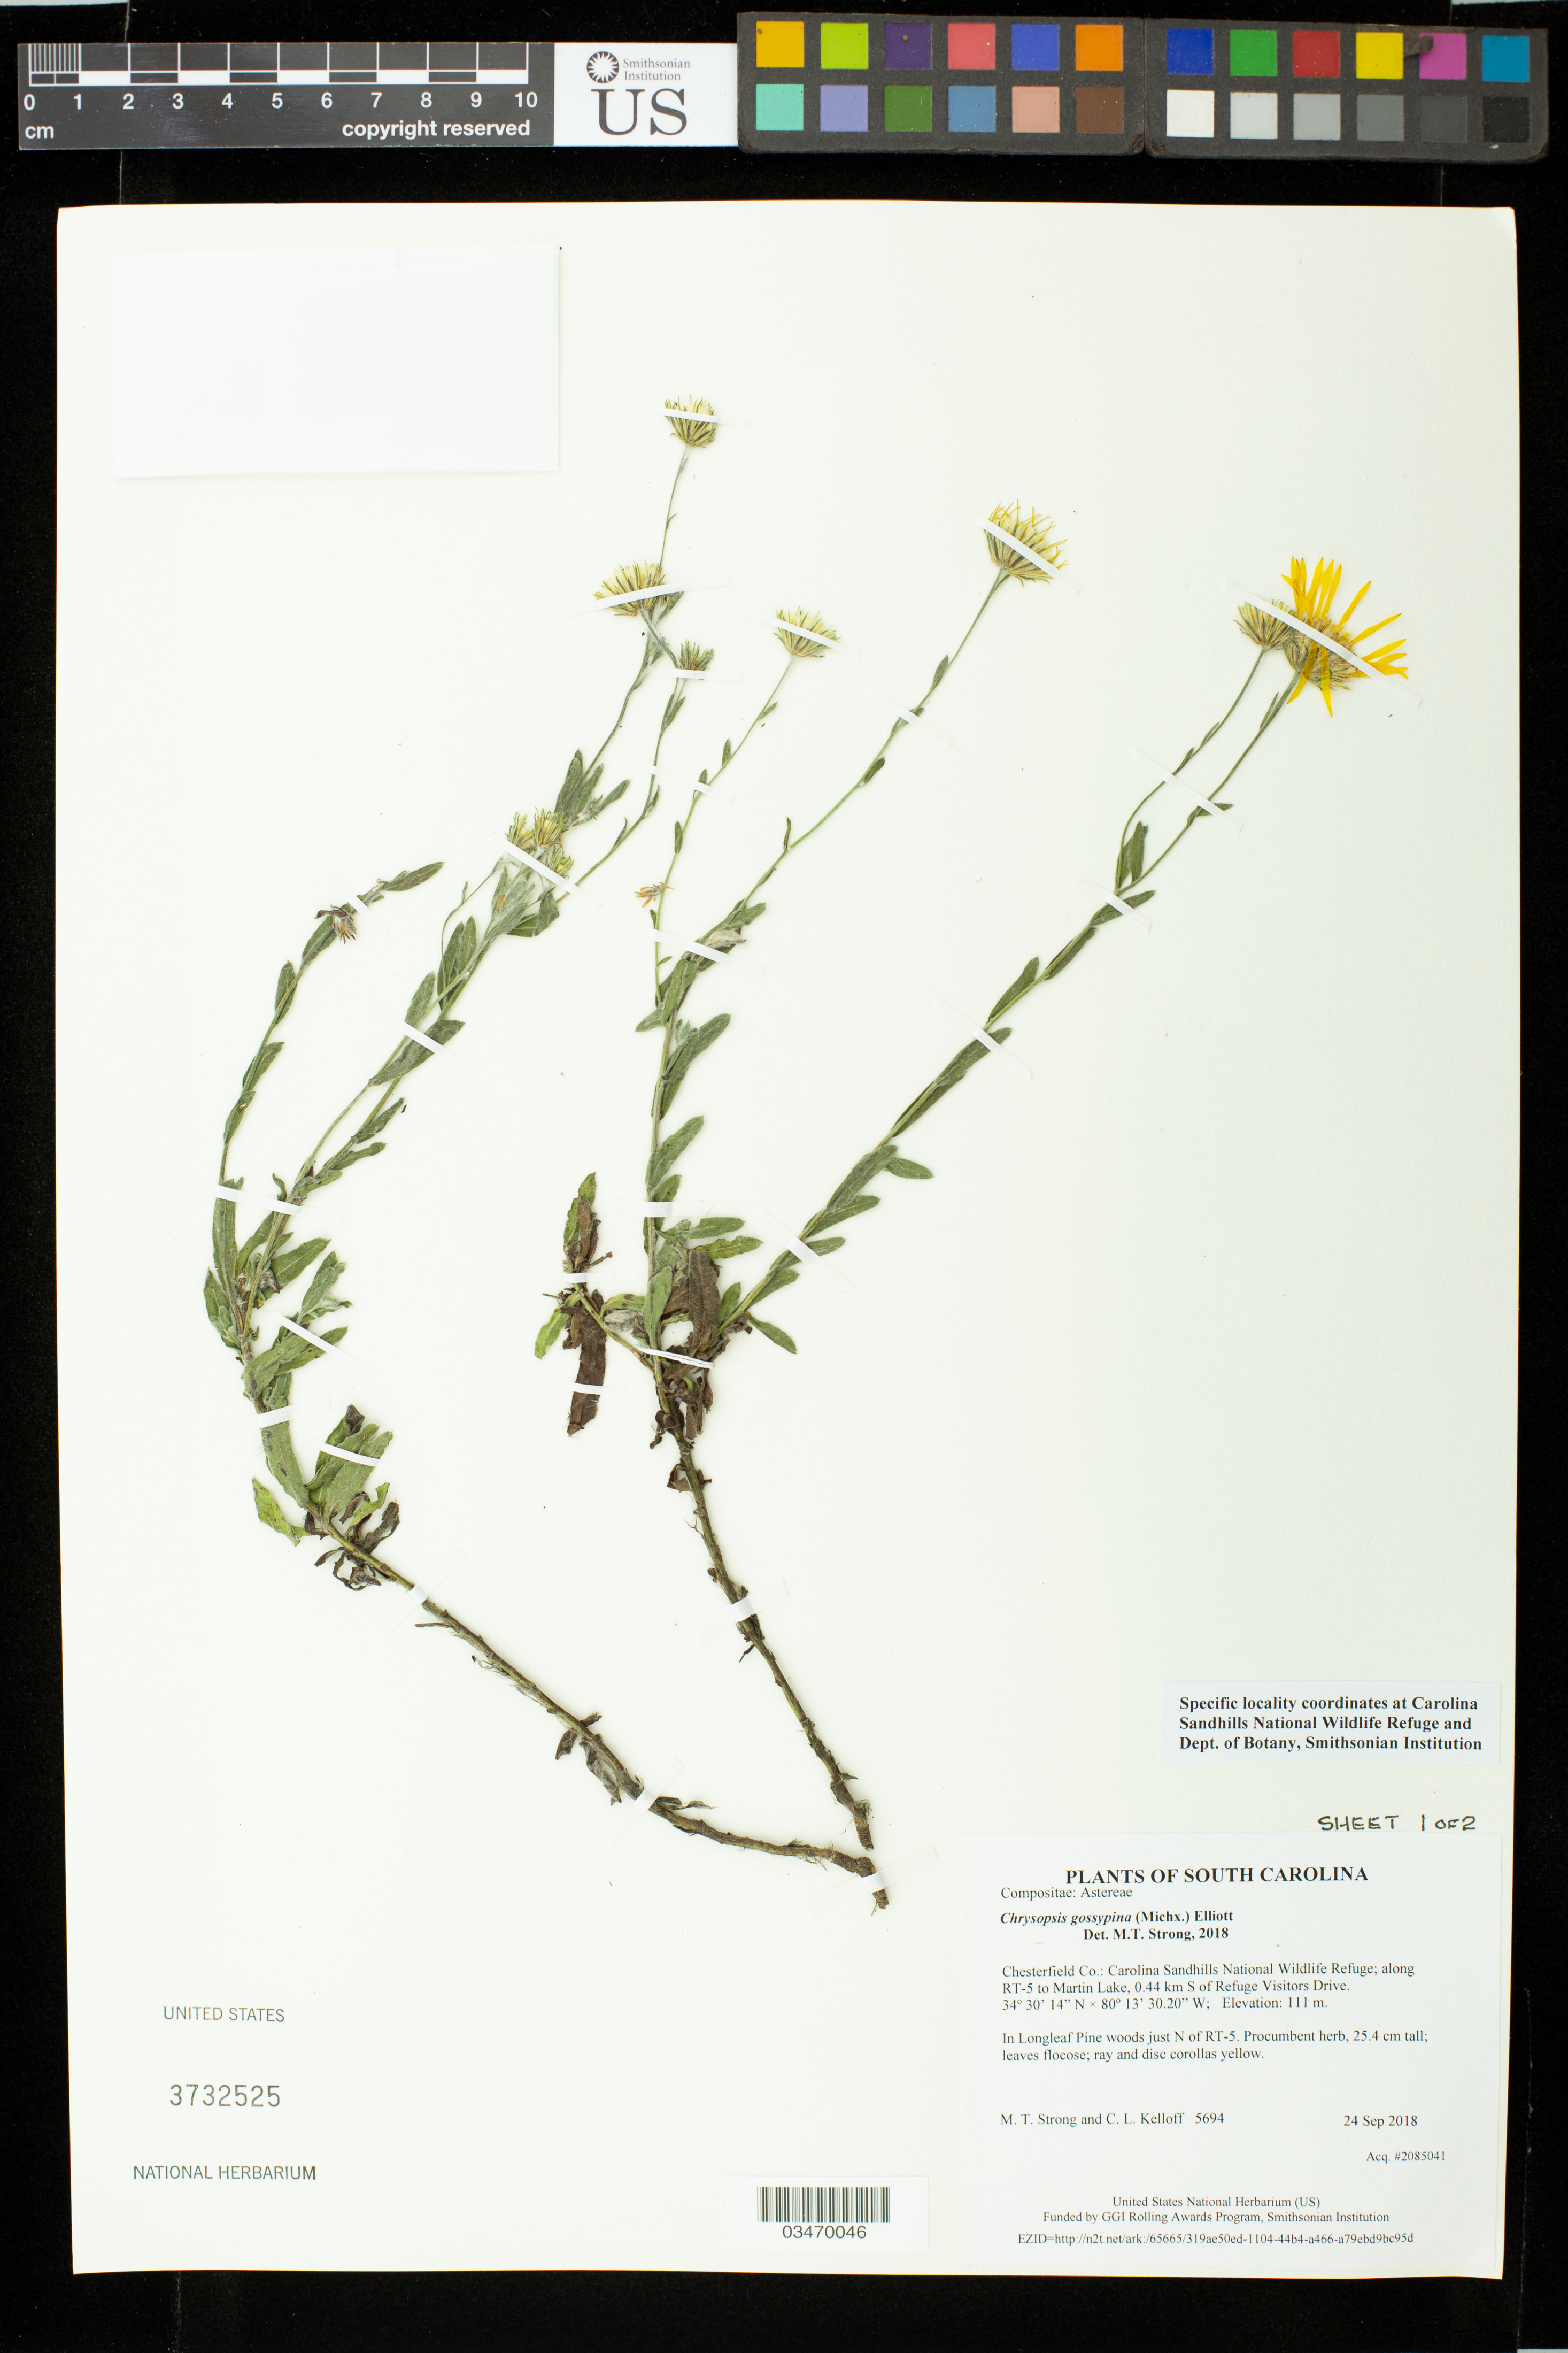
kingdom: Plantae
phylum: Tracheophyta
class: Magnoliopsida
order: Asterales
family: Asteraceae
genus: Chrysopsis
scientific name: Chrysopsis gossypina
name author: (Michx.) Elliott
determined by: Strong, M. T., (US), Smithsonian Institution - National Museum of Natural History (UNITED STATES)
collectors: M. T. Strong & C. L. Kelloff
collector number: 5694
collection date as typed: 24 Sep 2018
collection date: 2018-09-24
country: United States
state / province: South Carolina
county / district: Chesterfield Co.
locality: Carolina Sandhills National Wildlife Refuge; along RT-5 to Martin Lake, 0.44 km S of Refuge Visitors Drive.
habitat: In Longleaf Pine woods just N of RT-5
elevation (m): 111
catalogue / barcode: US 3732525